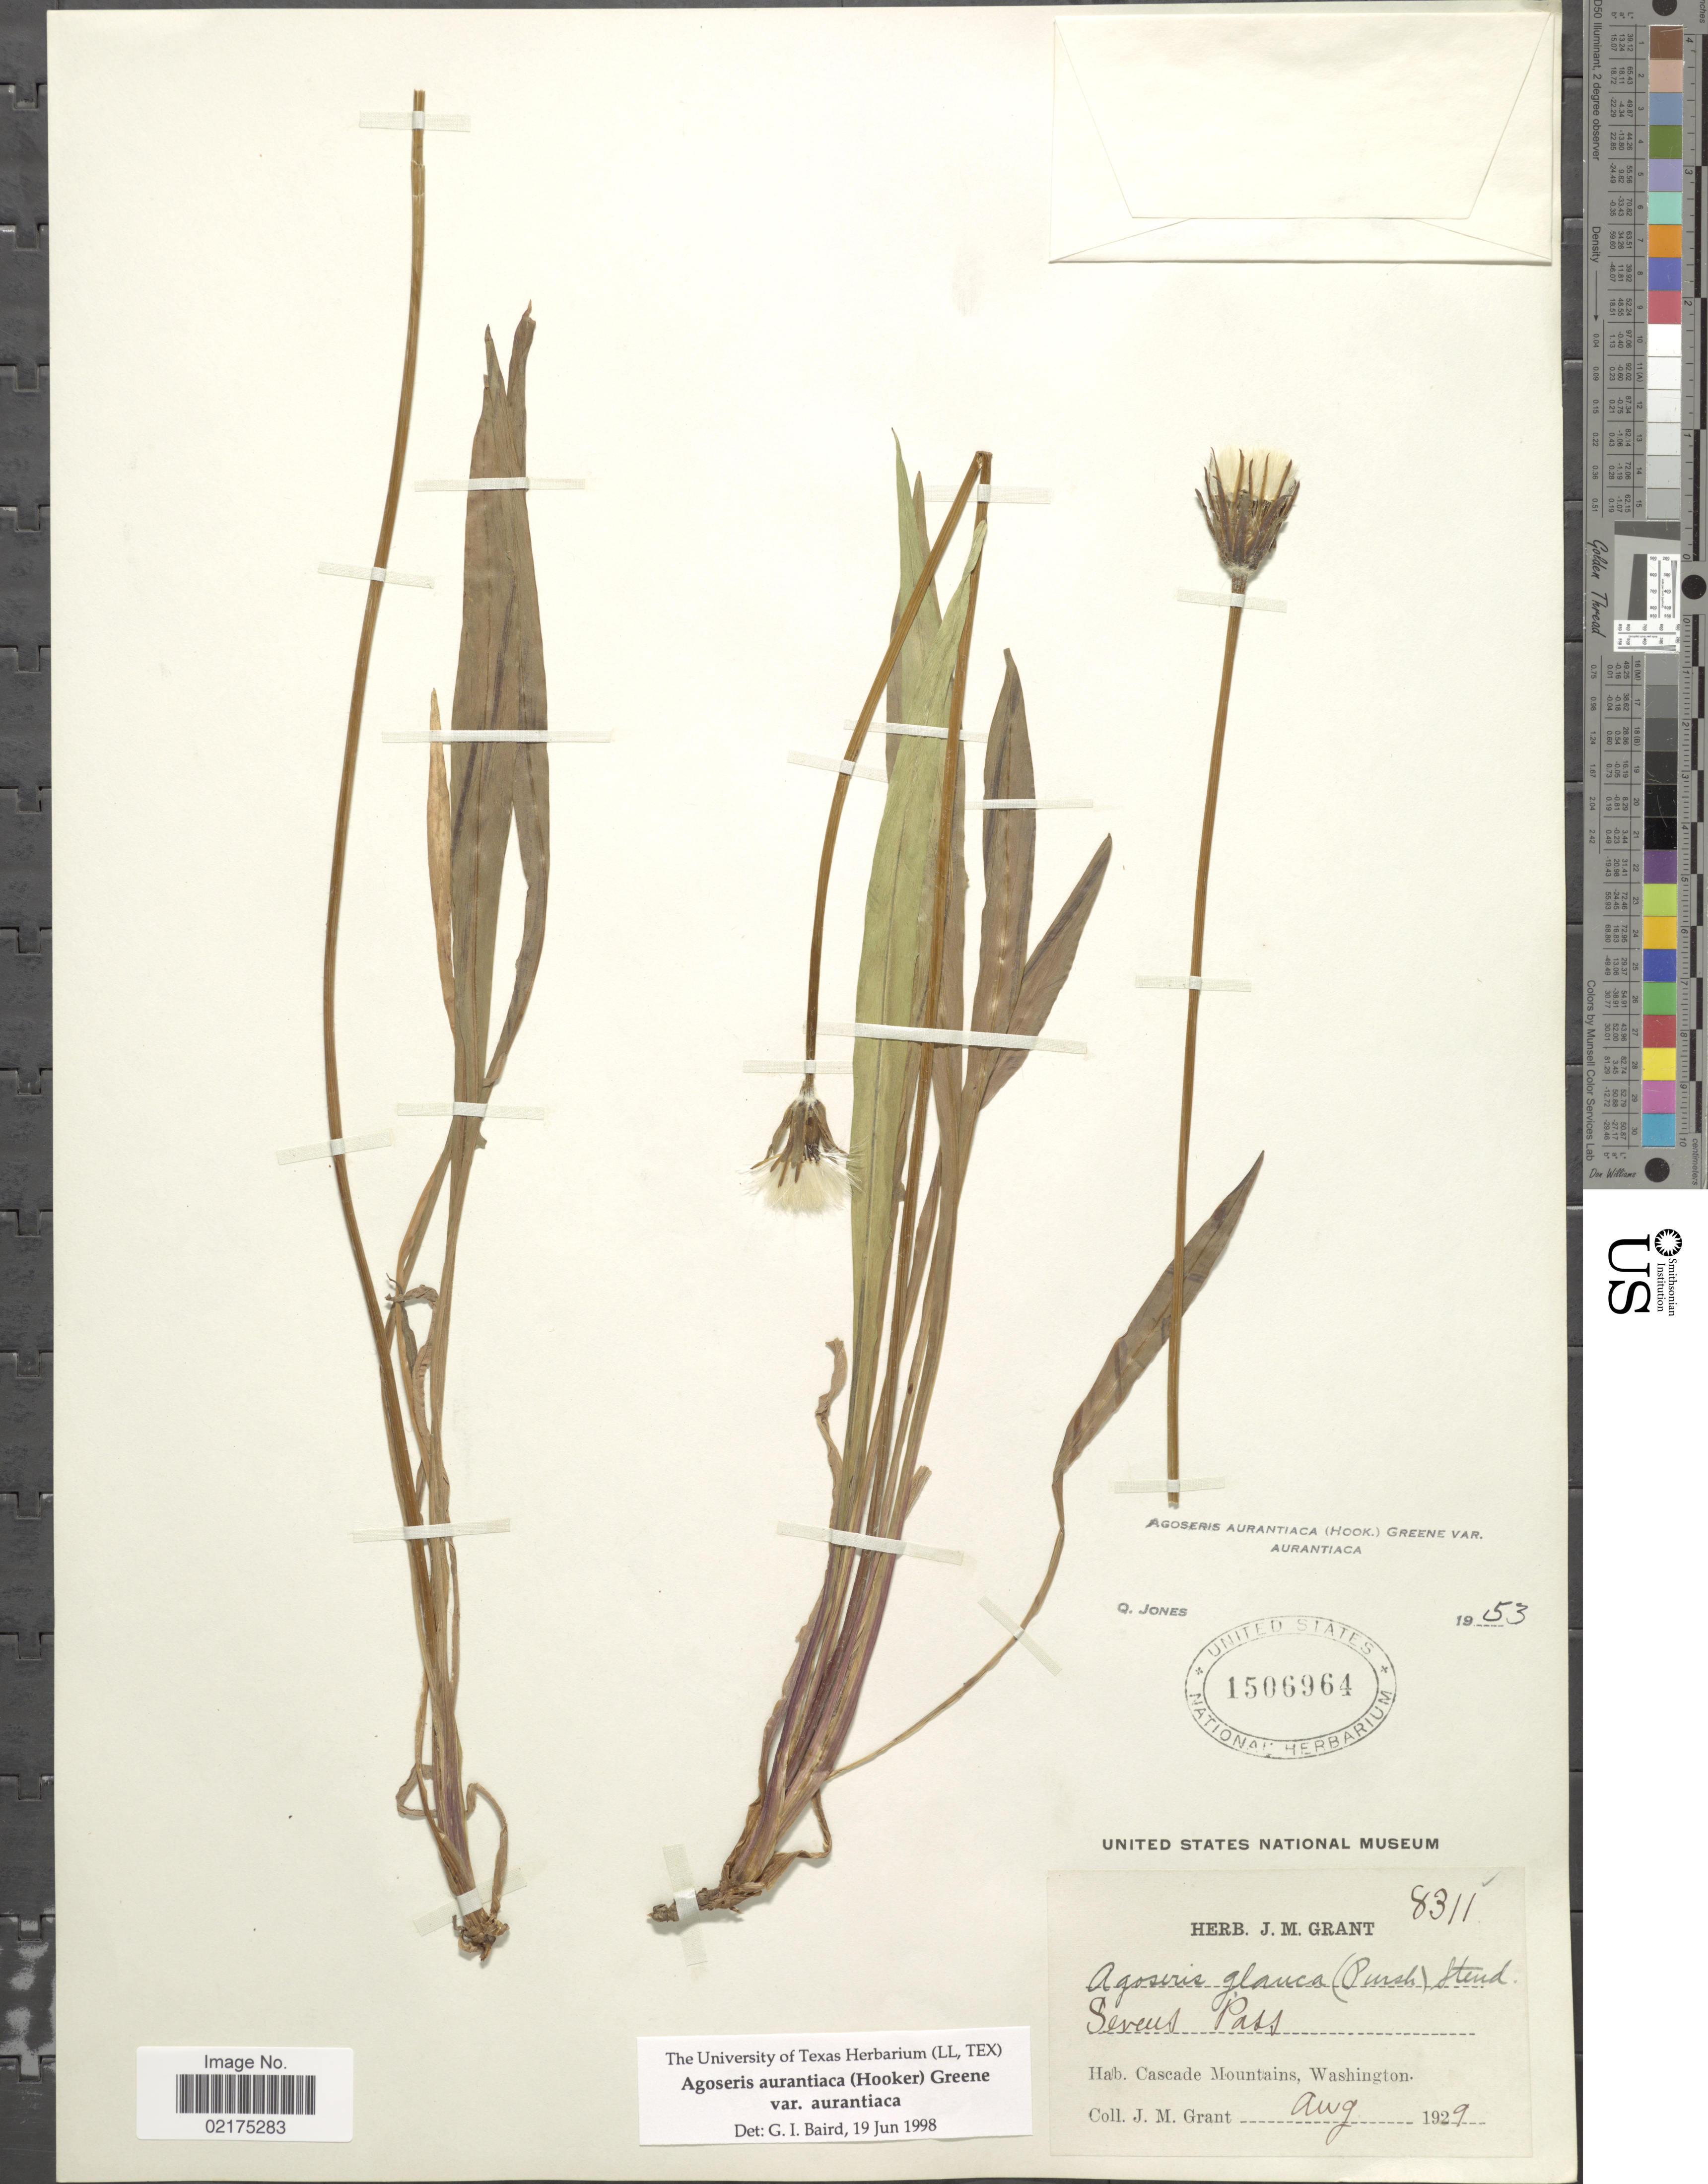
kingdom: Plantae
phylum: Tracheophyta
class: Magnoliopsida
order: Asterales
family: Asteraceae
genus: Agoseris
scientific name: Agoseris aurantiaca var. aurantiaca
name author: (Hook.) Greene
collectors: J. M. Grant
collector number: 8311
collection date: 1929-08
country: United States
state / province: Washington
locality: Cascade Mountains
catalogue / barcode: US 1506964